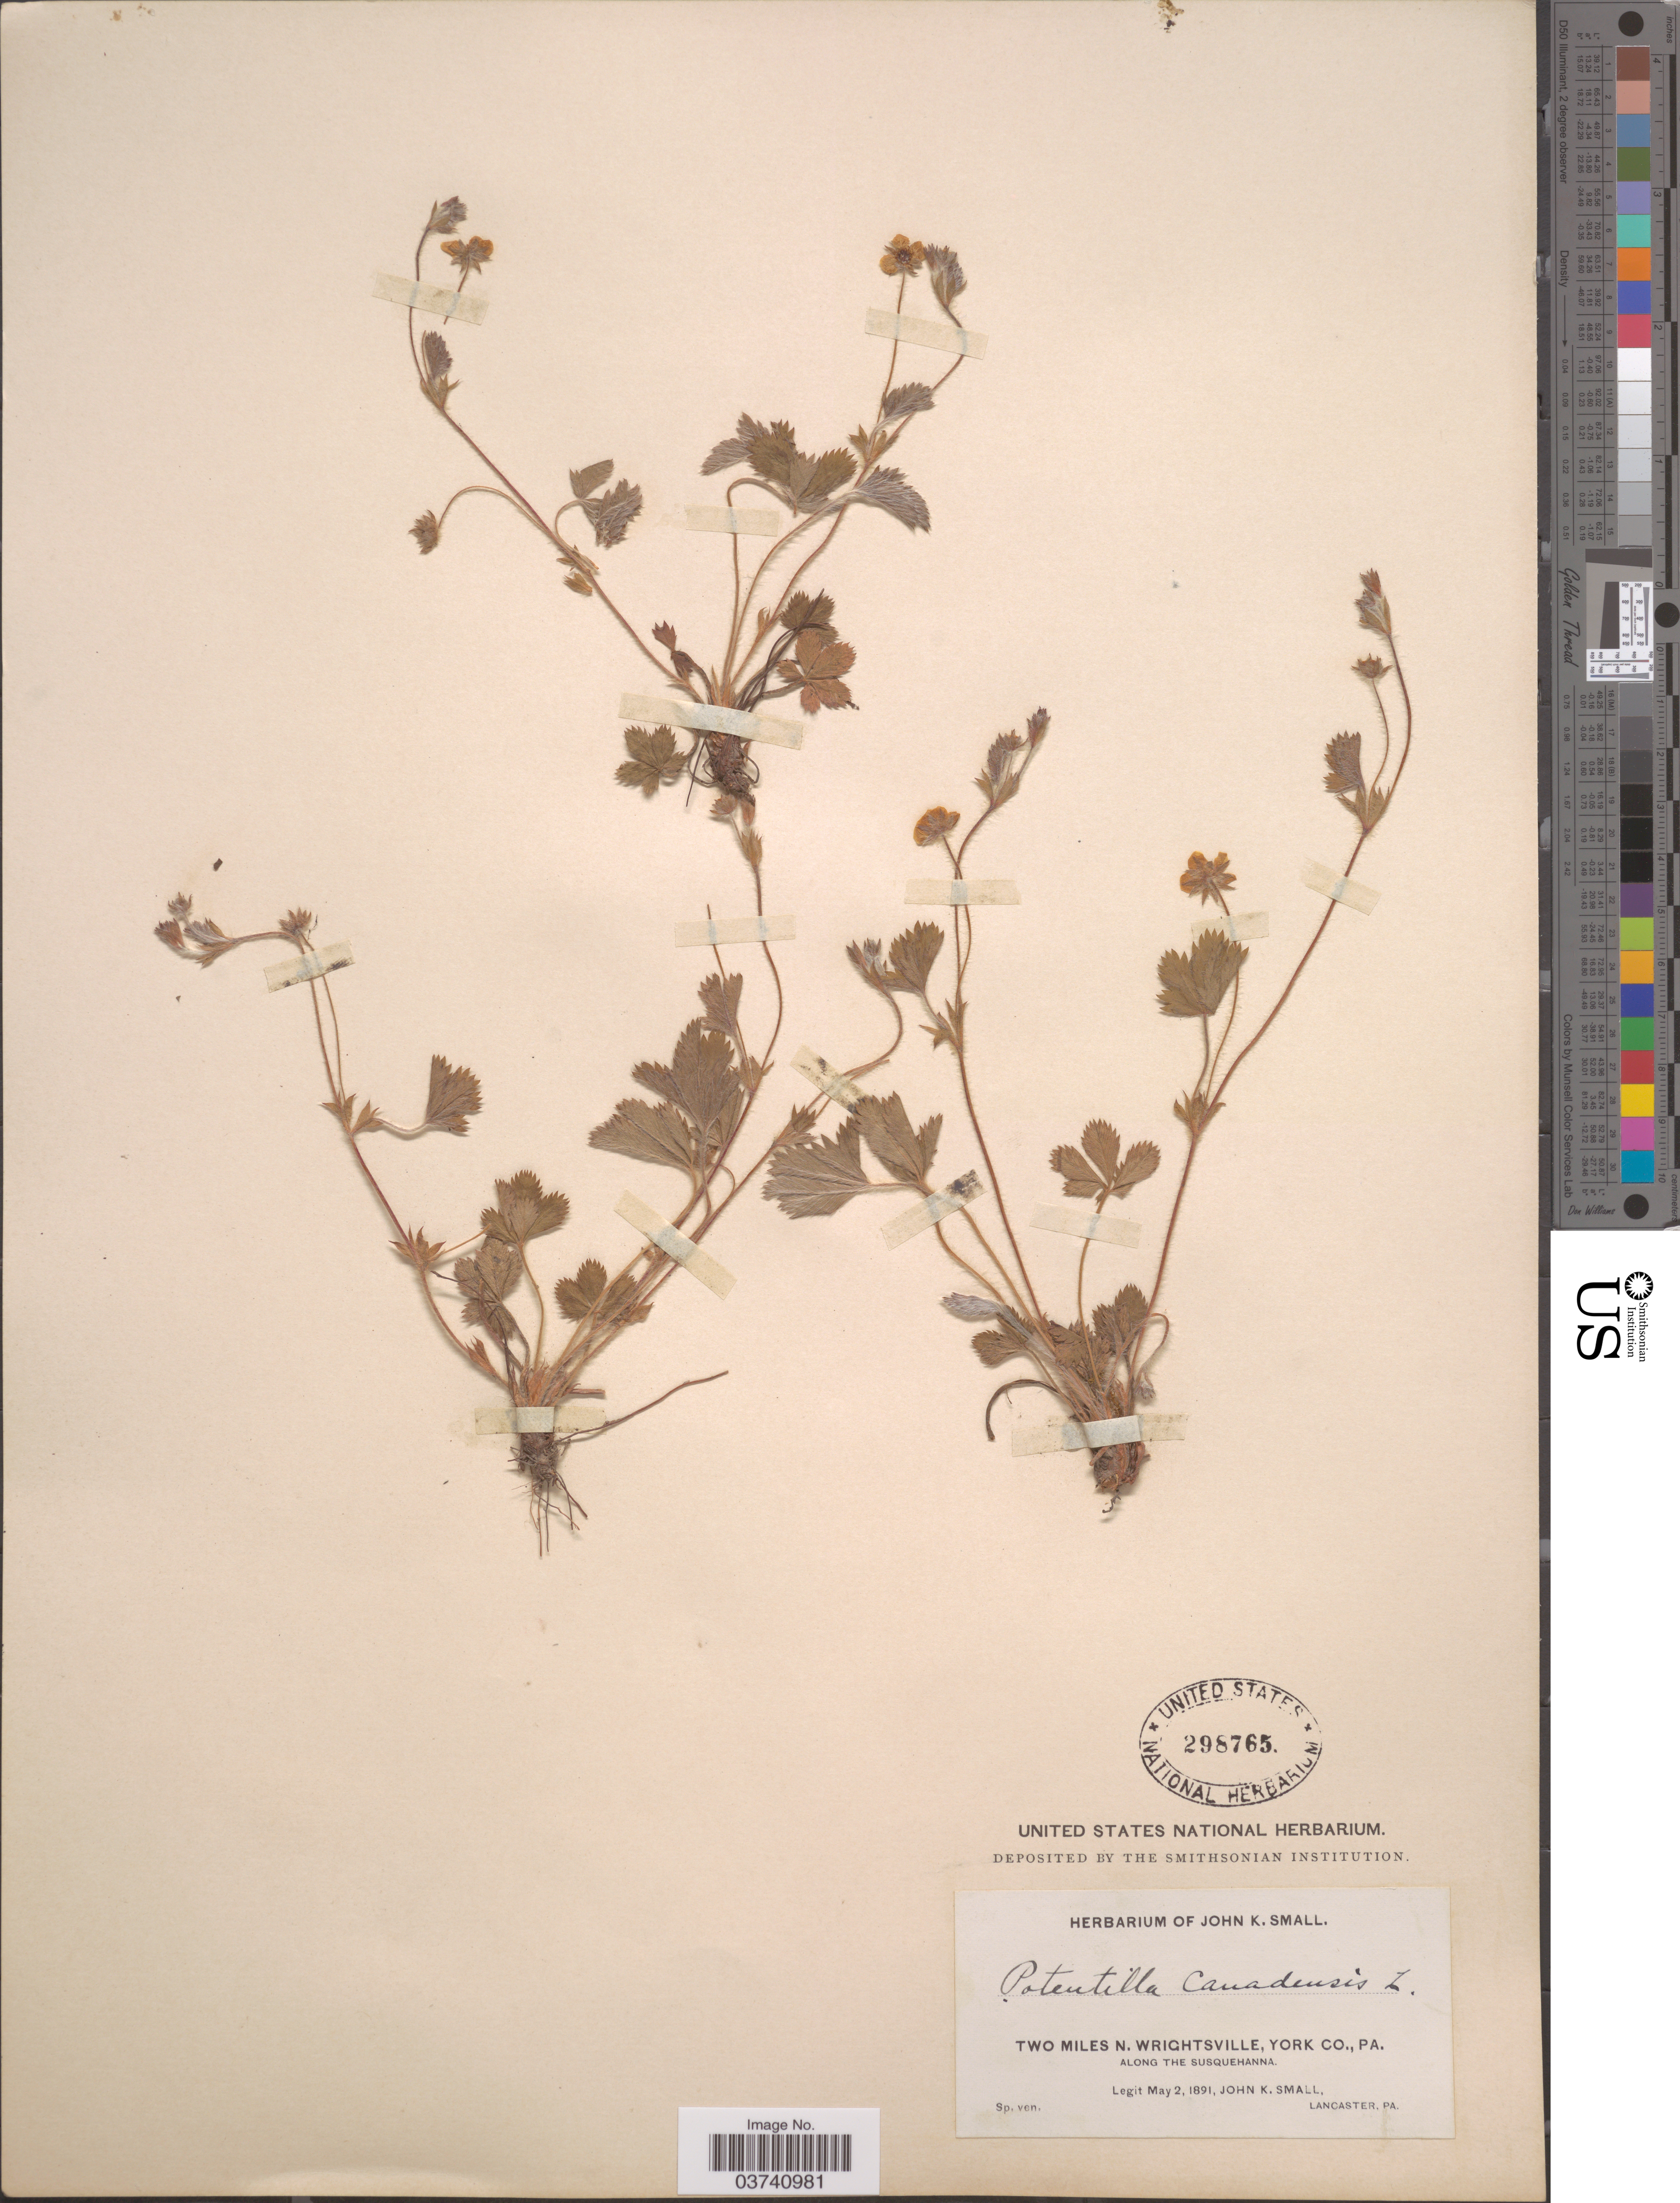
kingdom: Plantae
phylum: Tracheophyta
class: Magnoliopsida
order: Rosales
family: Rosaceae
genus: Potentilla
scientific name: Potentilla canadensis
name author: L.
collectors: J. K. Small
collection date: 1891-05-02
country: United States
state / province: Pennsylvania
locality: Two miles N. Wrightsville, York Co. Along the Susquehanna.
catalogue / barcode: US 298765